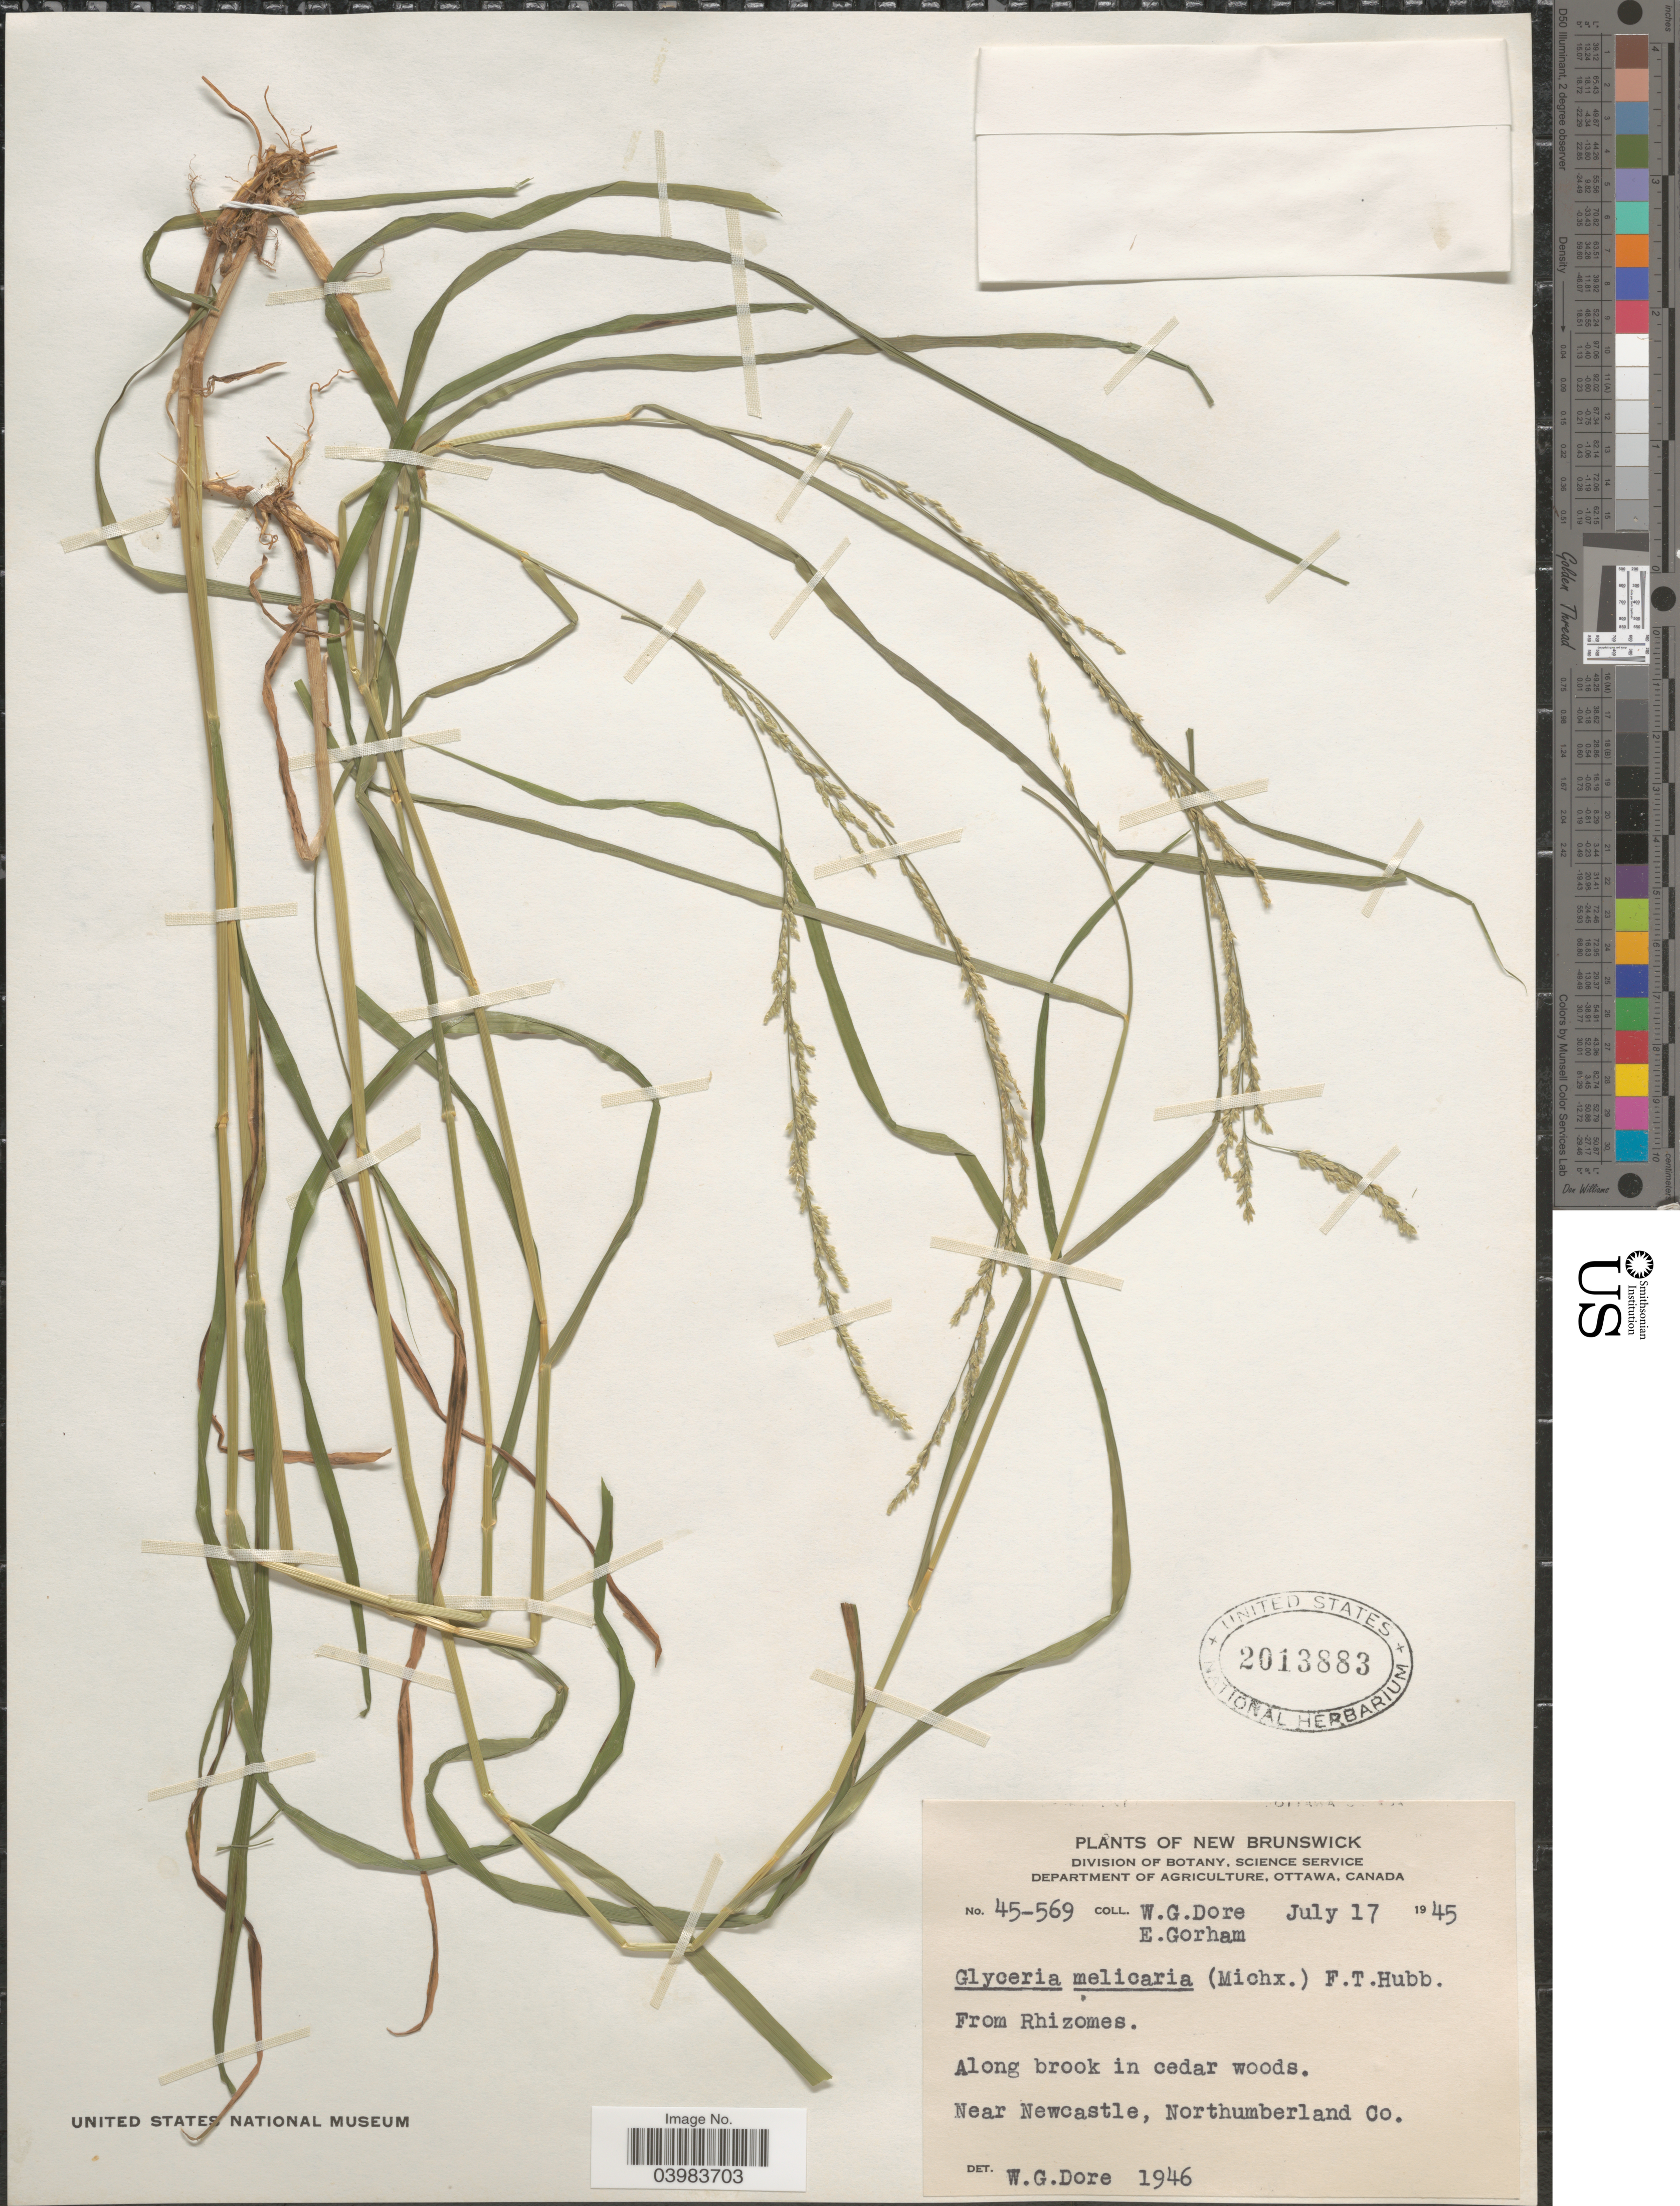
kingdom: Plantae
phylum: Tracheophyta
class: Liliopsida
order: Poales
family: Poaceae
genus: Glyceria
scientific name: Glyceria melicaria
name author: (Michx.) F.T. Hubb.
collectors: W. Dore & E. Gorham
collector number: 45-569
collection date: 1945-07-17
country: Canada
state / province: New Brunswick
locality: Near Newcastle, Northumberland Co.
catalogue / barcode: US 2013883